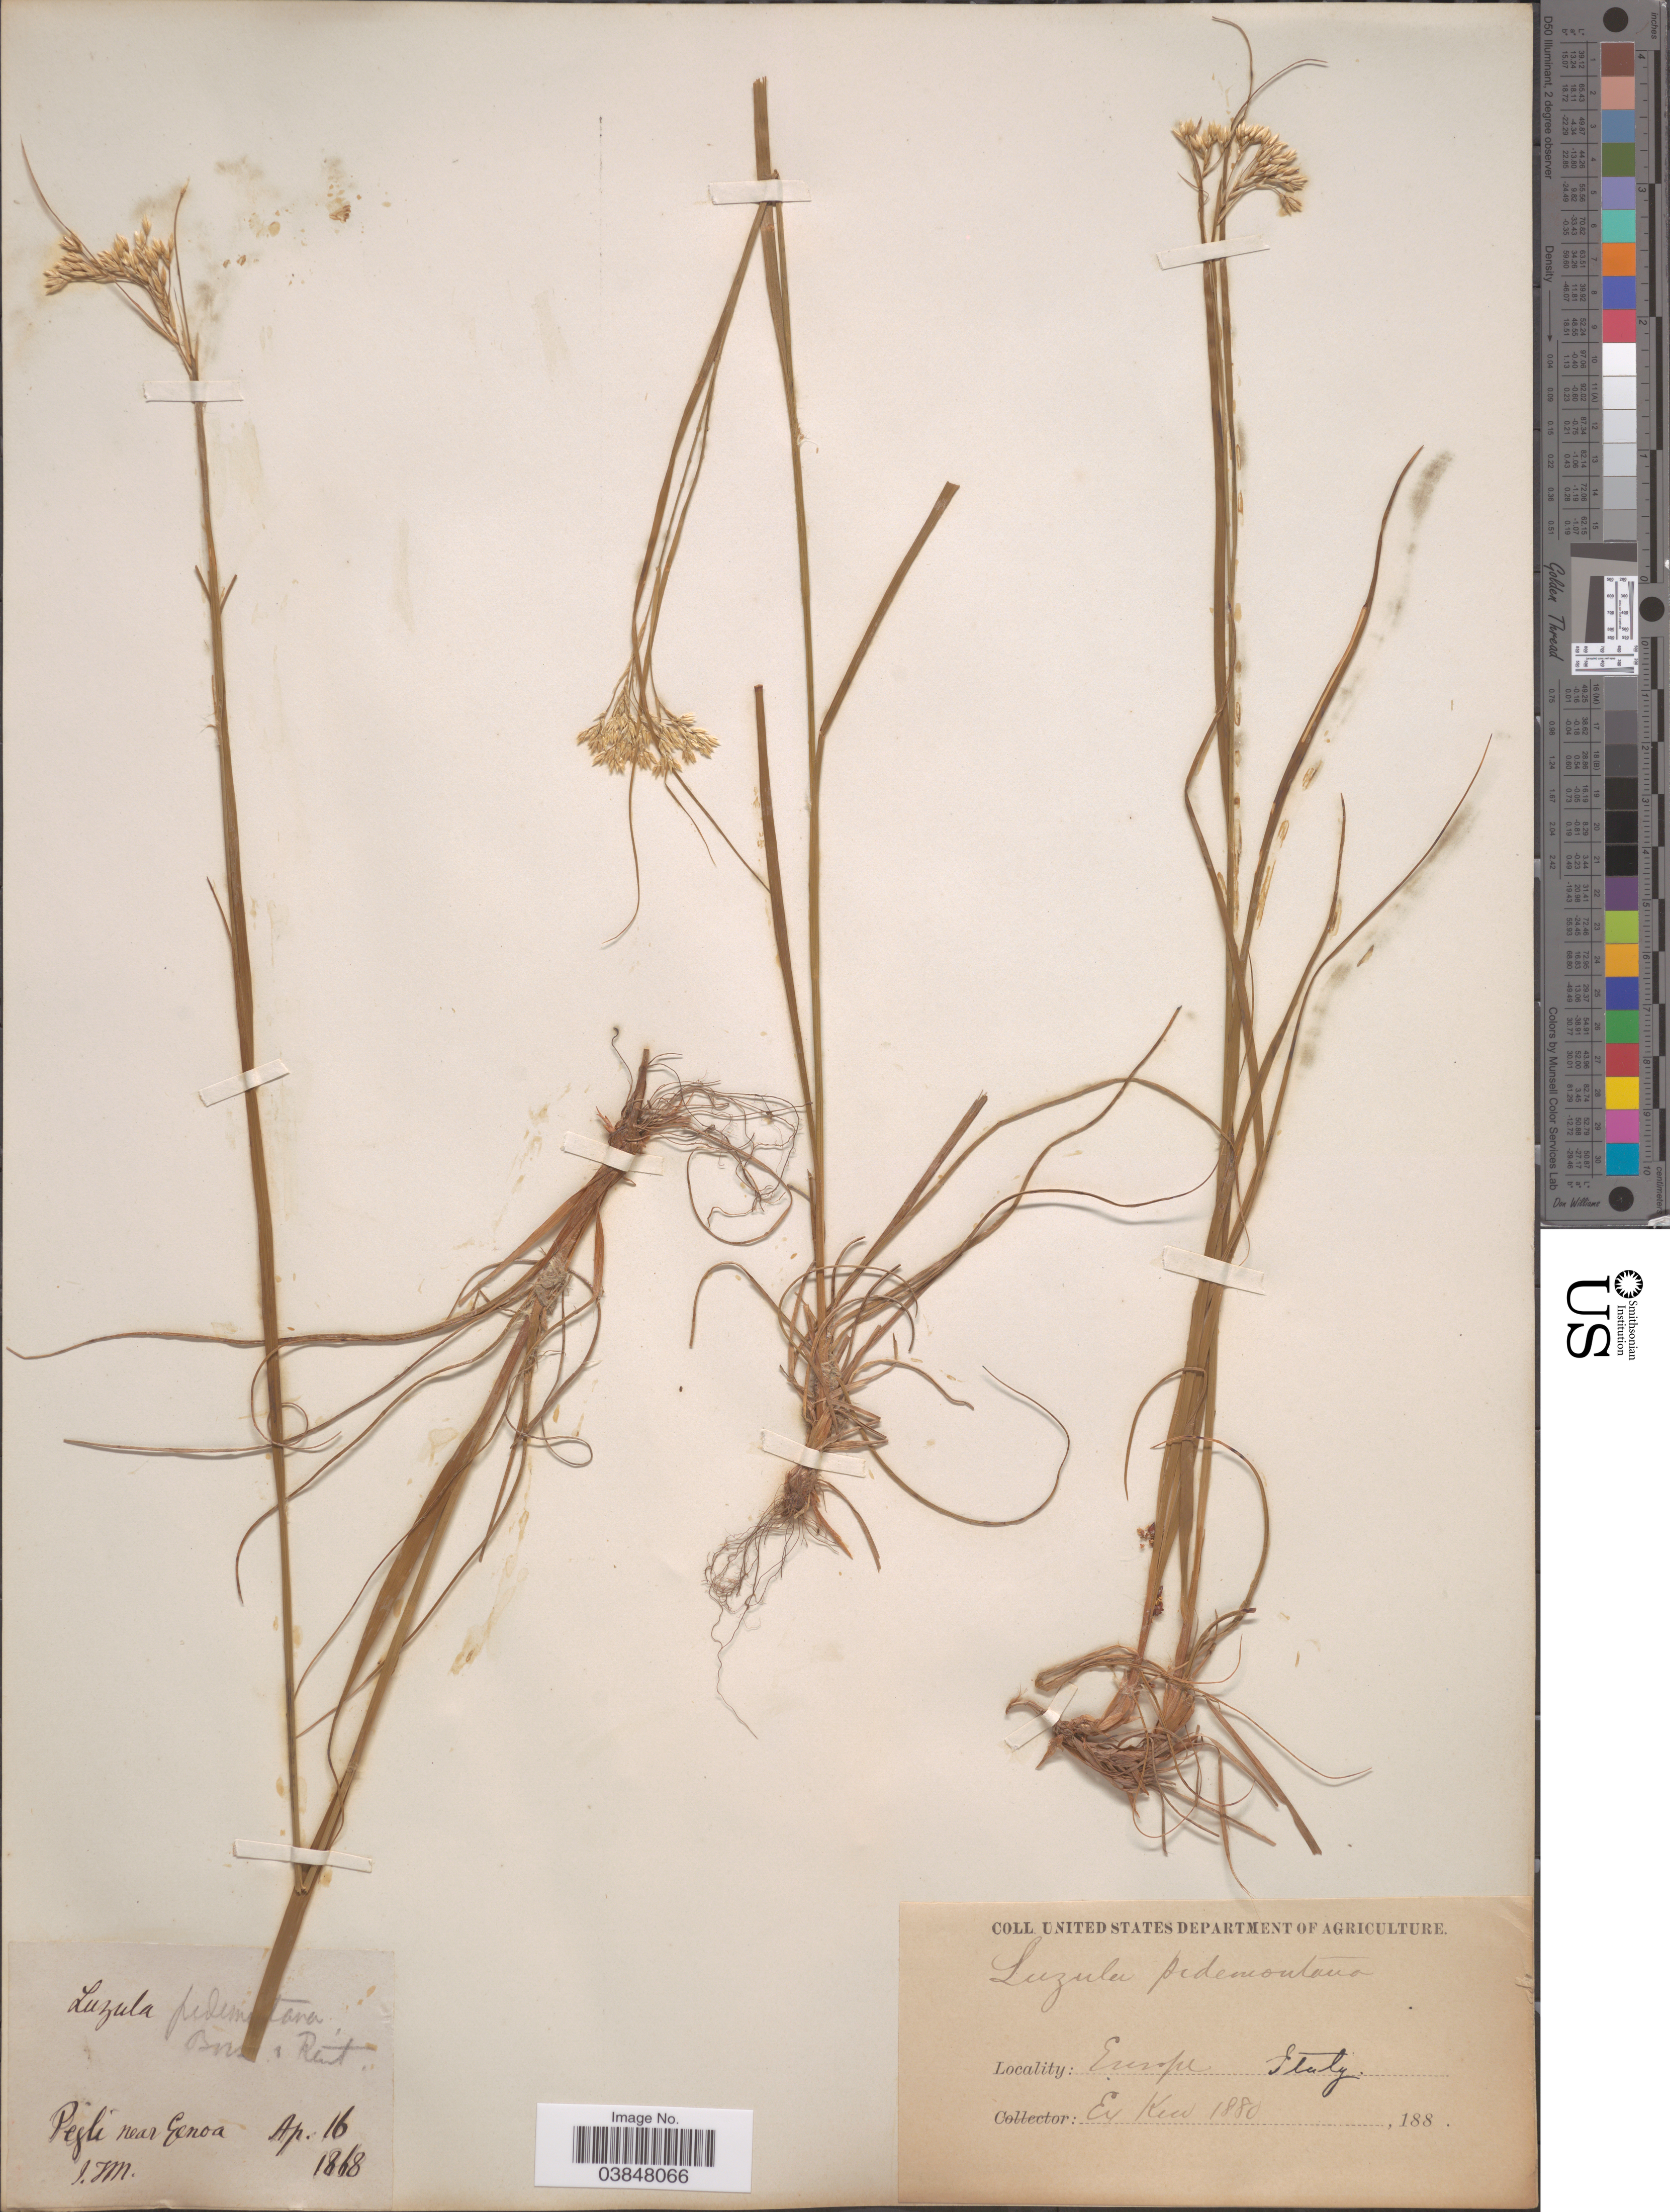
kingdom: Plantae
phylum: Tracheophyta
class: Liliopsida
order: Poales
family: Juncaceae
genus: Luzula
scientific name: Luzula pedemontana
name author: Boiss. & Reut.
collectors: ex herb. Hort. Reg. Kew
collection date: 1868-04-16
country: Italy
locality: Pegli near Genoa.